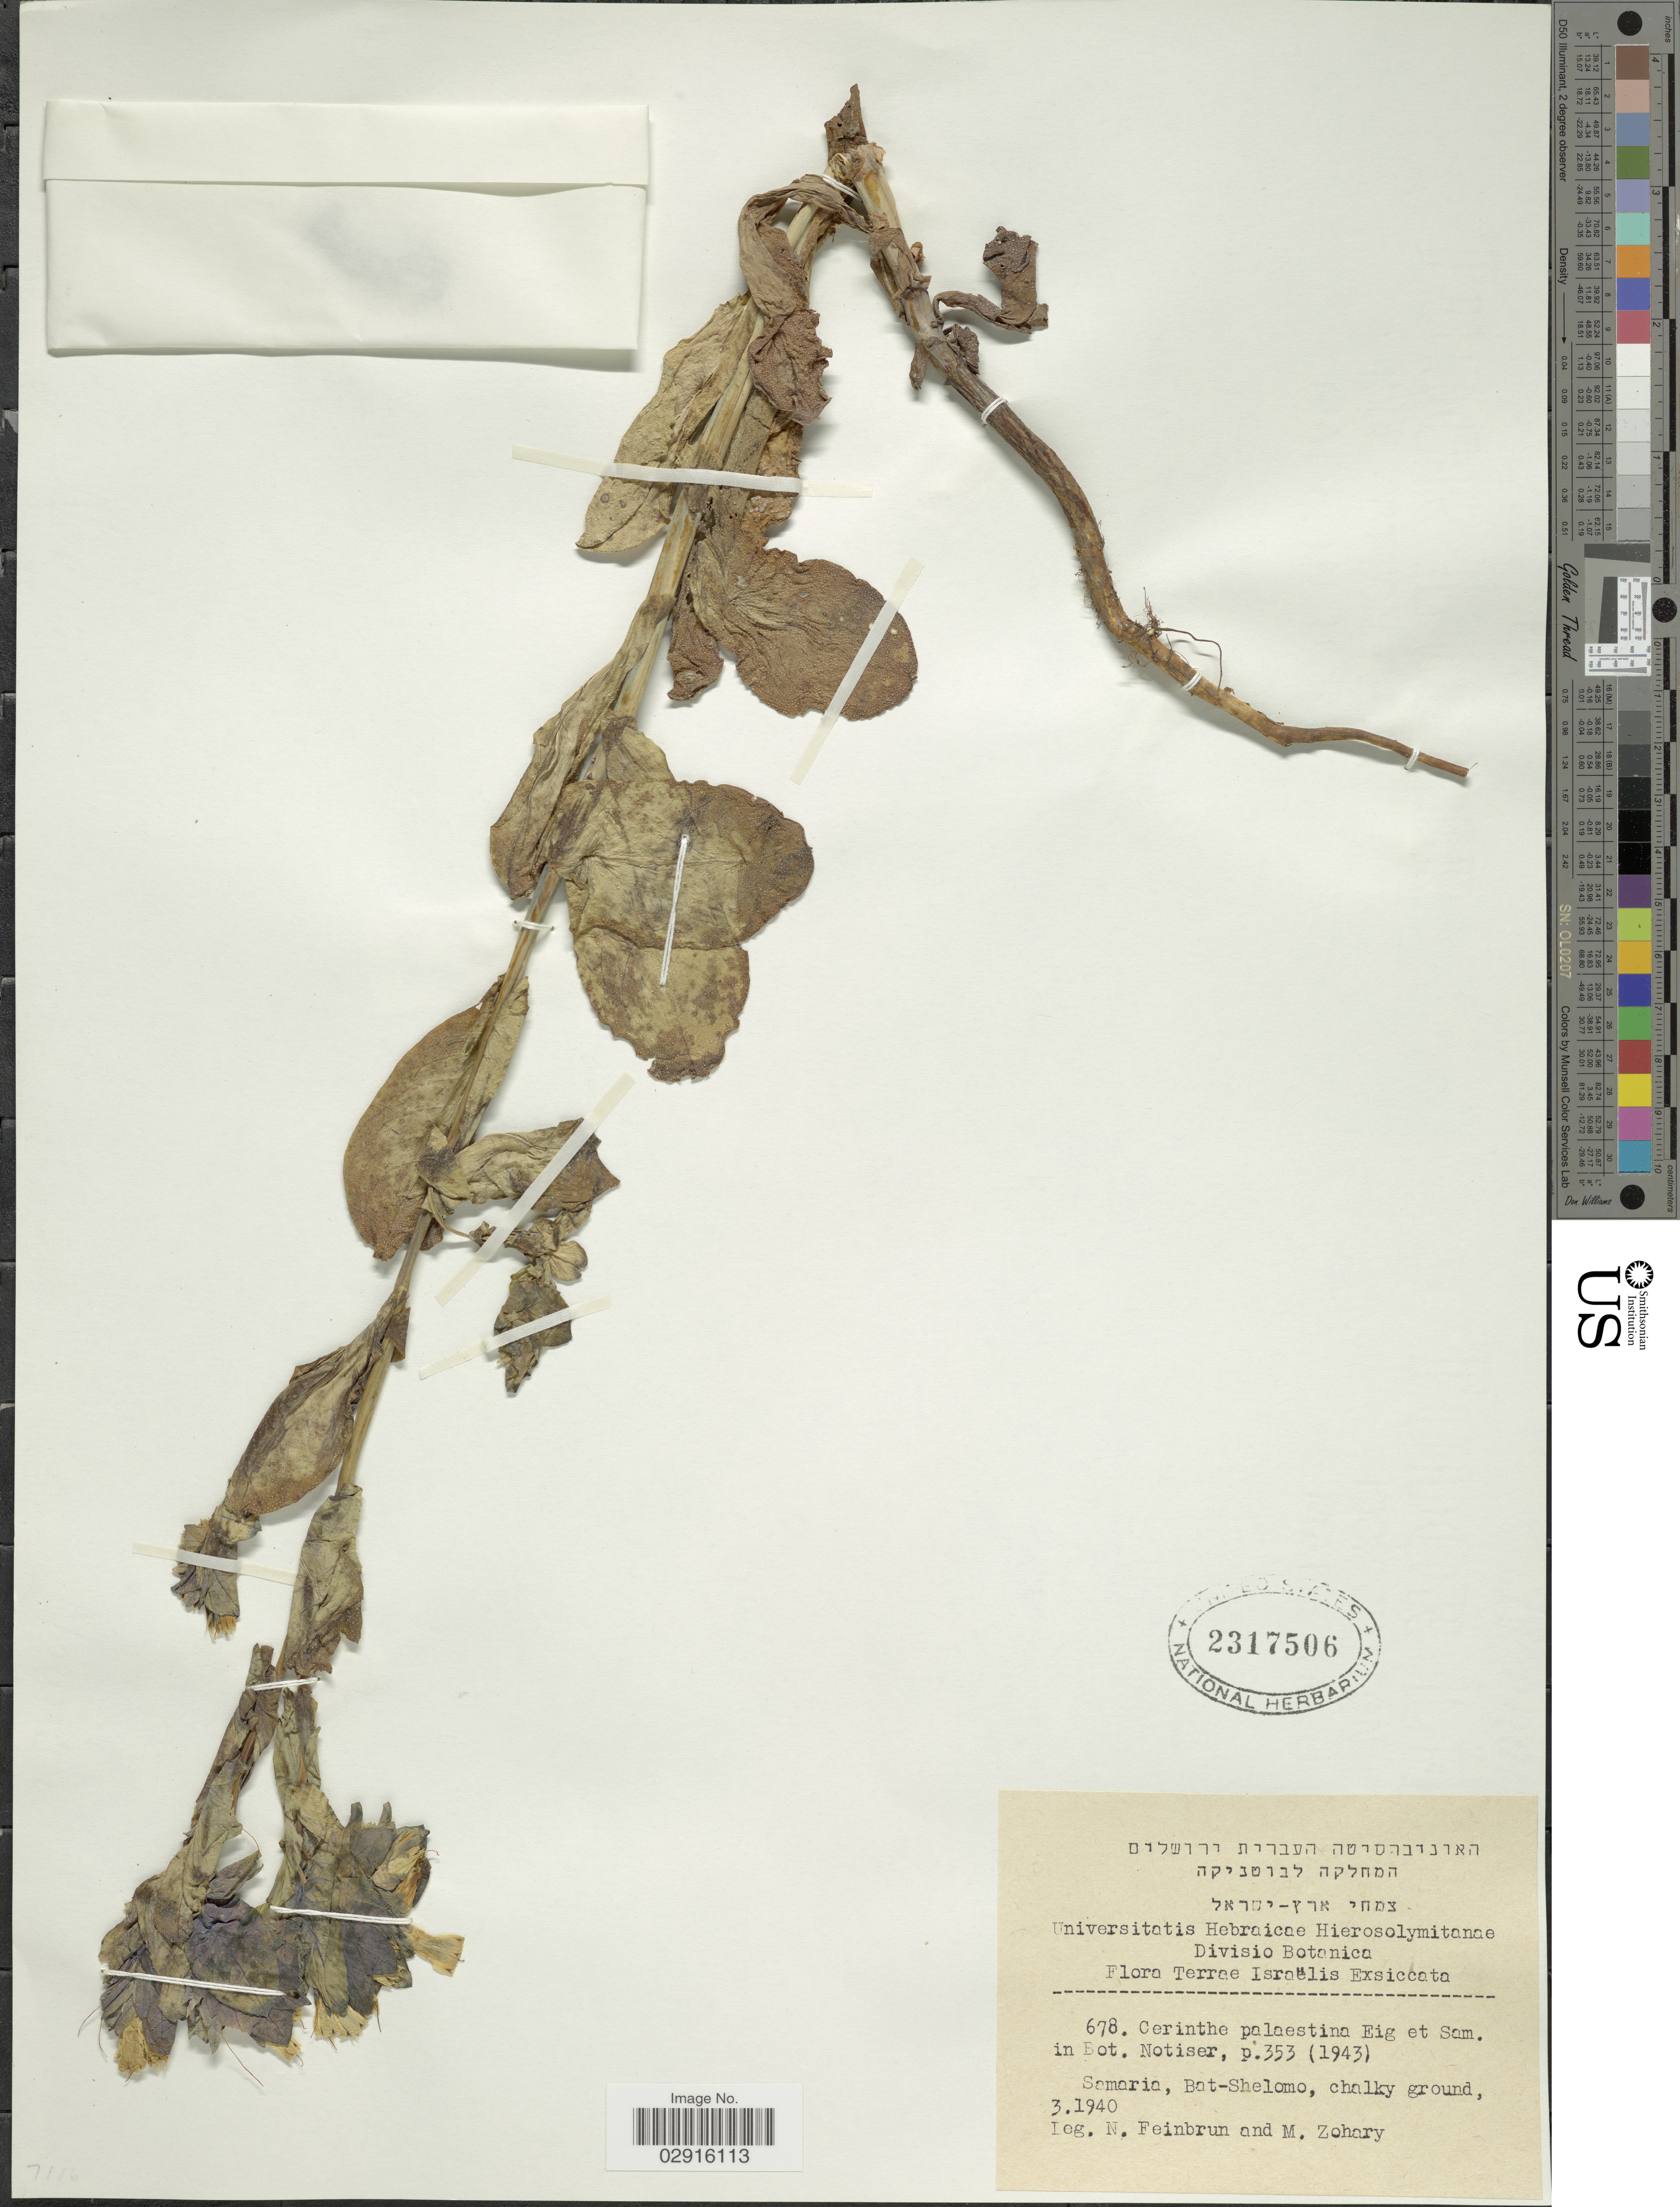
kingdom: Plantae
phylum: Tracheophyta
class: Magnoliopsida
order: Boraginales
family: Boraginaceae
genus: Cerinthe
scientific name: Cerinthe palaestina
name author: Eig & Sam.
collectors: N. Feinbrun & M. Zohary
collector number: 678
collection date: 1940-03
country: Israel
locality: Terrae Israëlis. Samaria, Bat-Shelomo, chalky ground.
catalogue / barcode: US 2317506